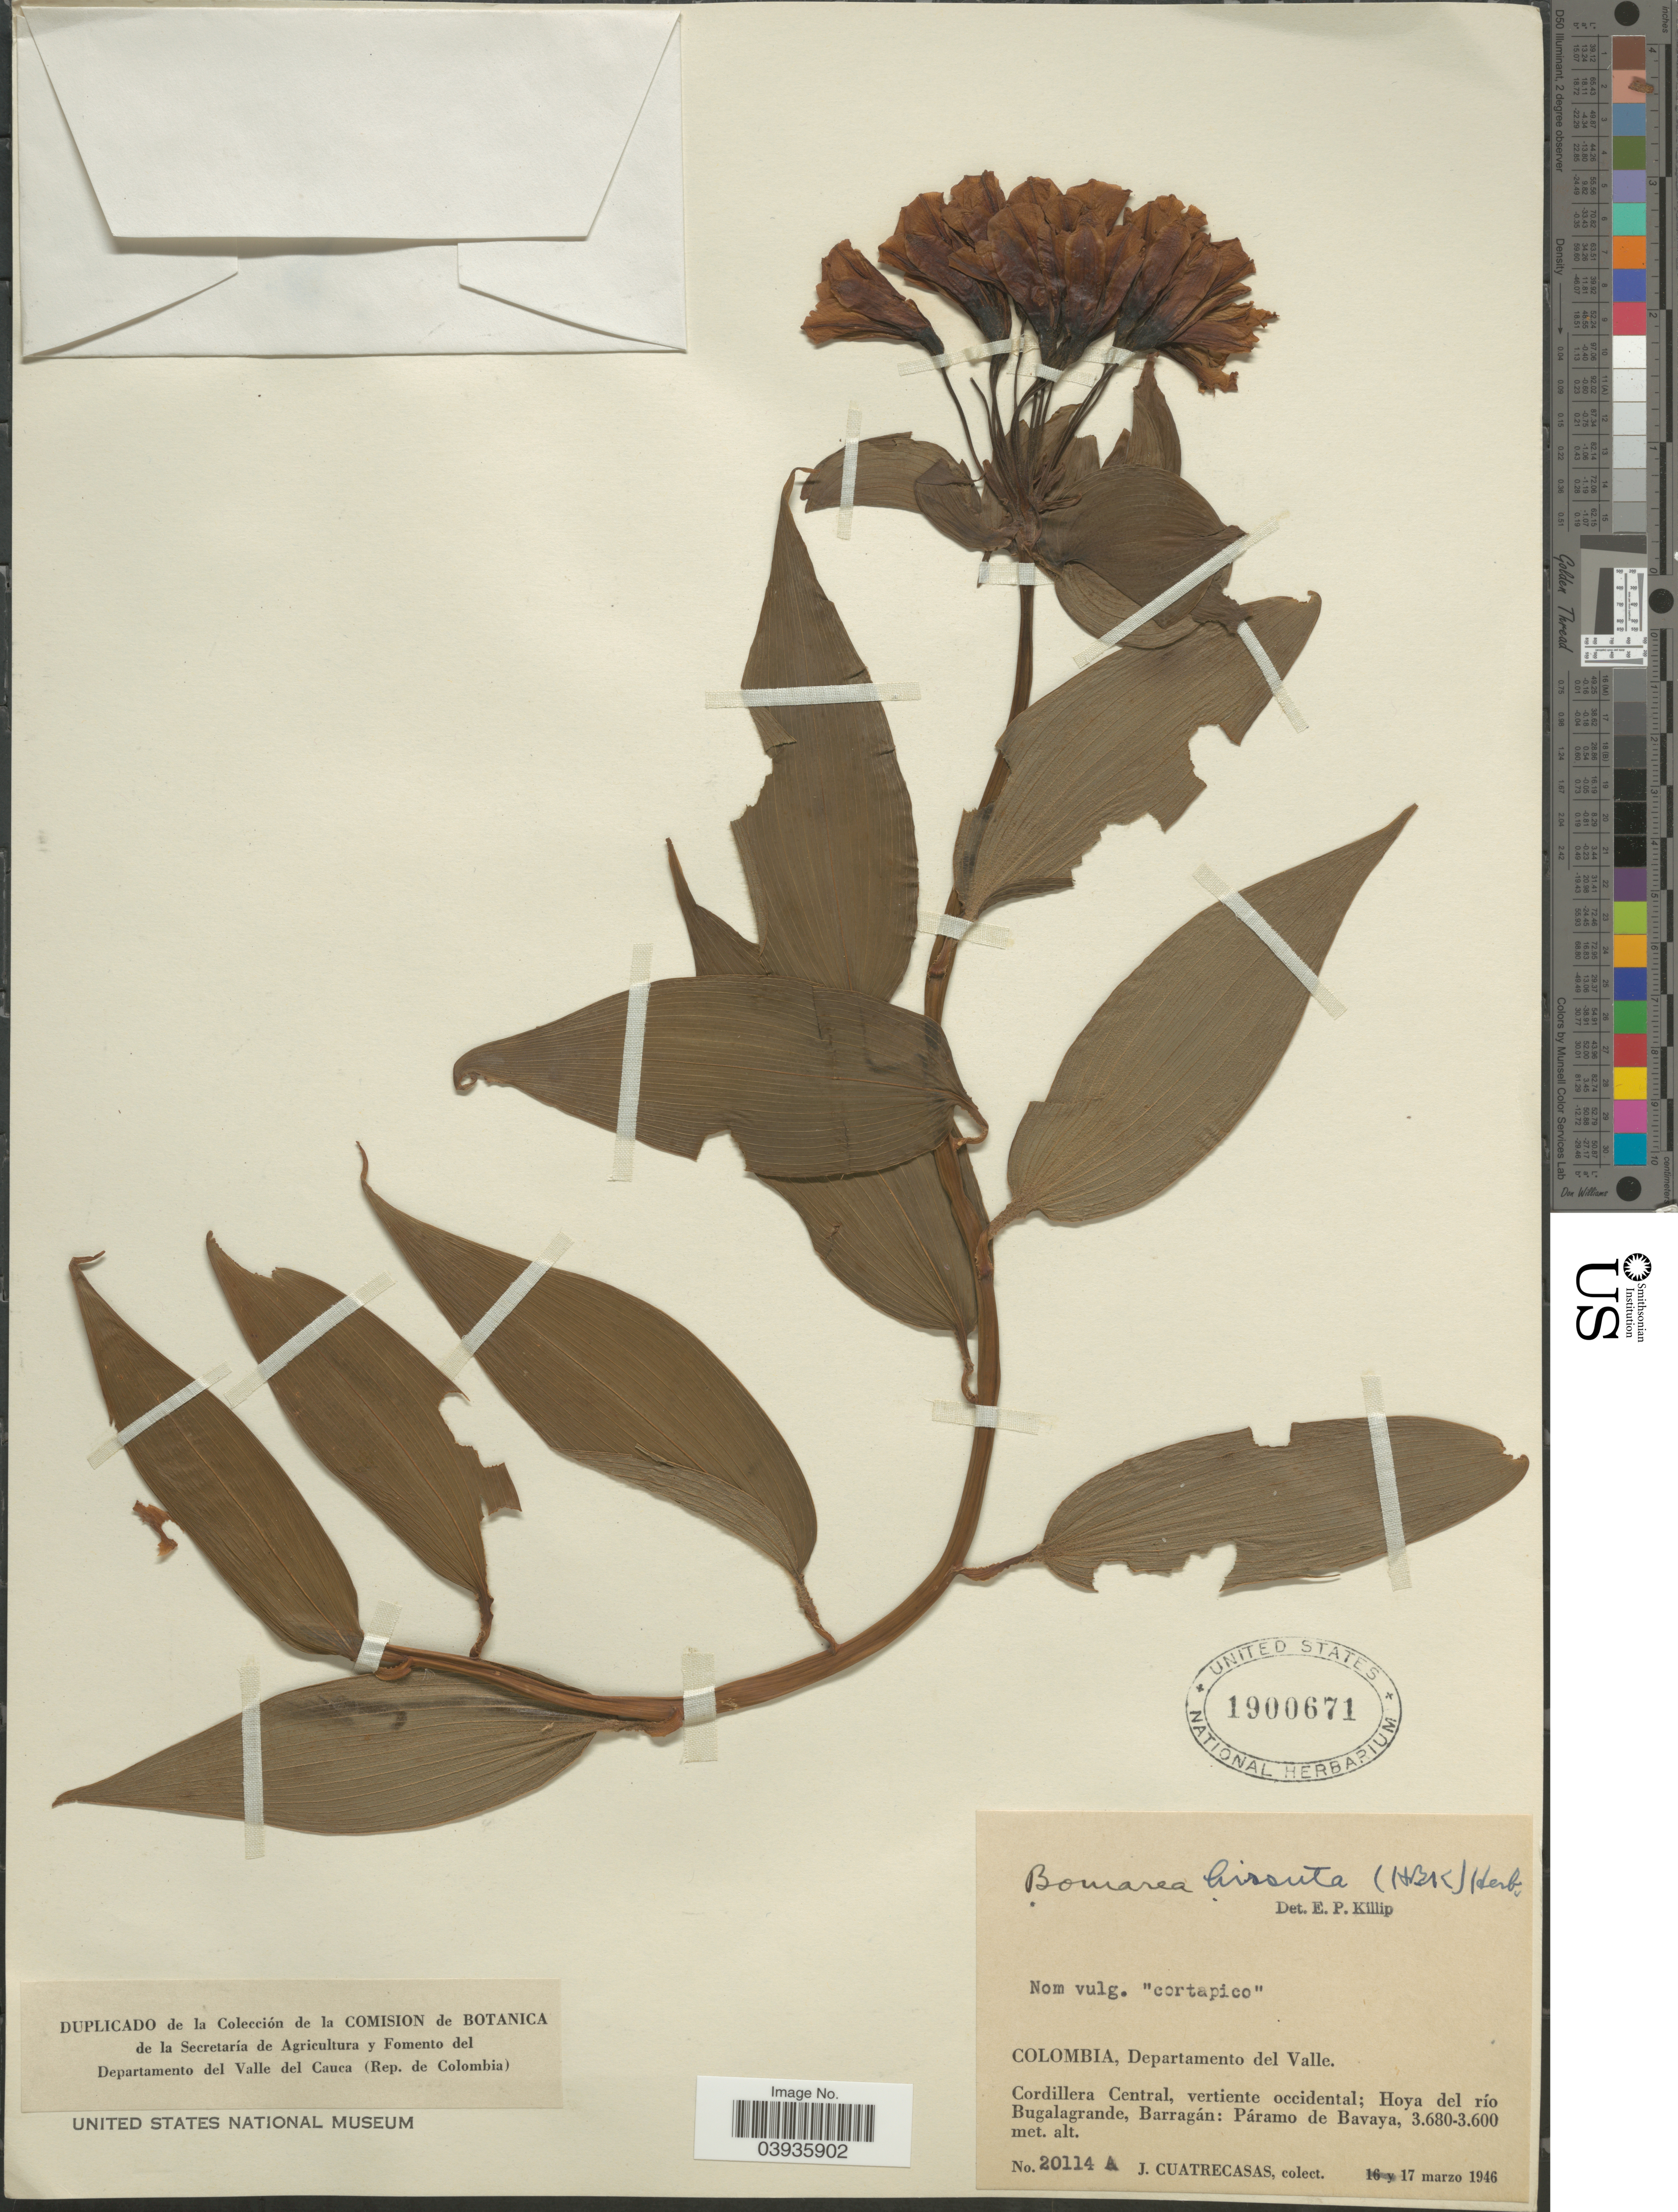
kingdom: Plantae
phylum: Tracheophyta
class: Liliopsida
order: Liliales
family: Alstroemeriaceae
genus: Bomarea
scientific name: Bomarea hirsuta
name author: (Kunth) Herb.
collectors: J. Cuatrecasas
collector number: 20114 A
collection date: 1946-03-17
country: Colombia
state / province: Valle del Cauca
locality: Departamento del Valle. Cordillera Central, vertiente occidental; Hoya del río Bugalagrande, Barragán: Páramo de Bavaya.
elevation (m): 3600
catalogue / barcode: US 1900671